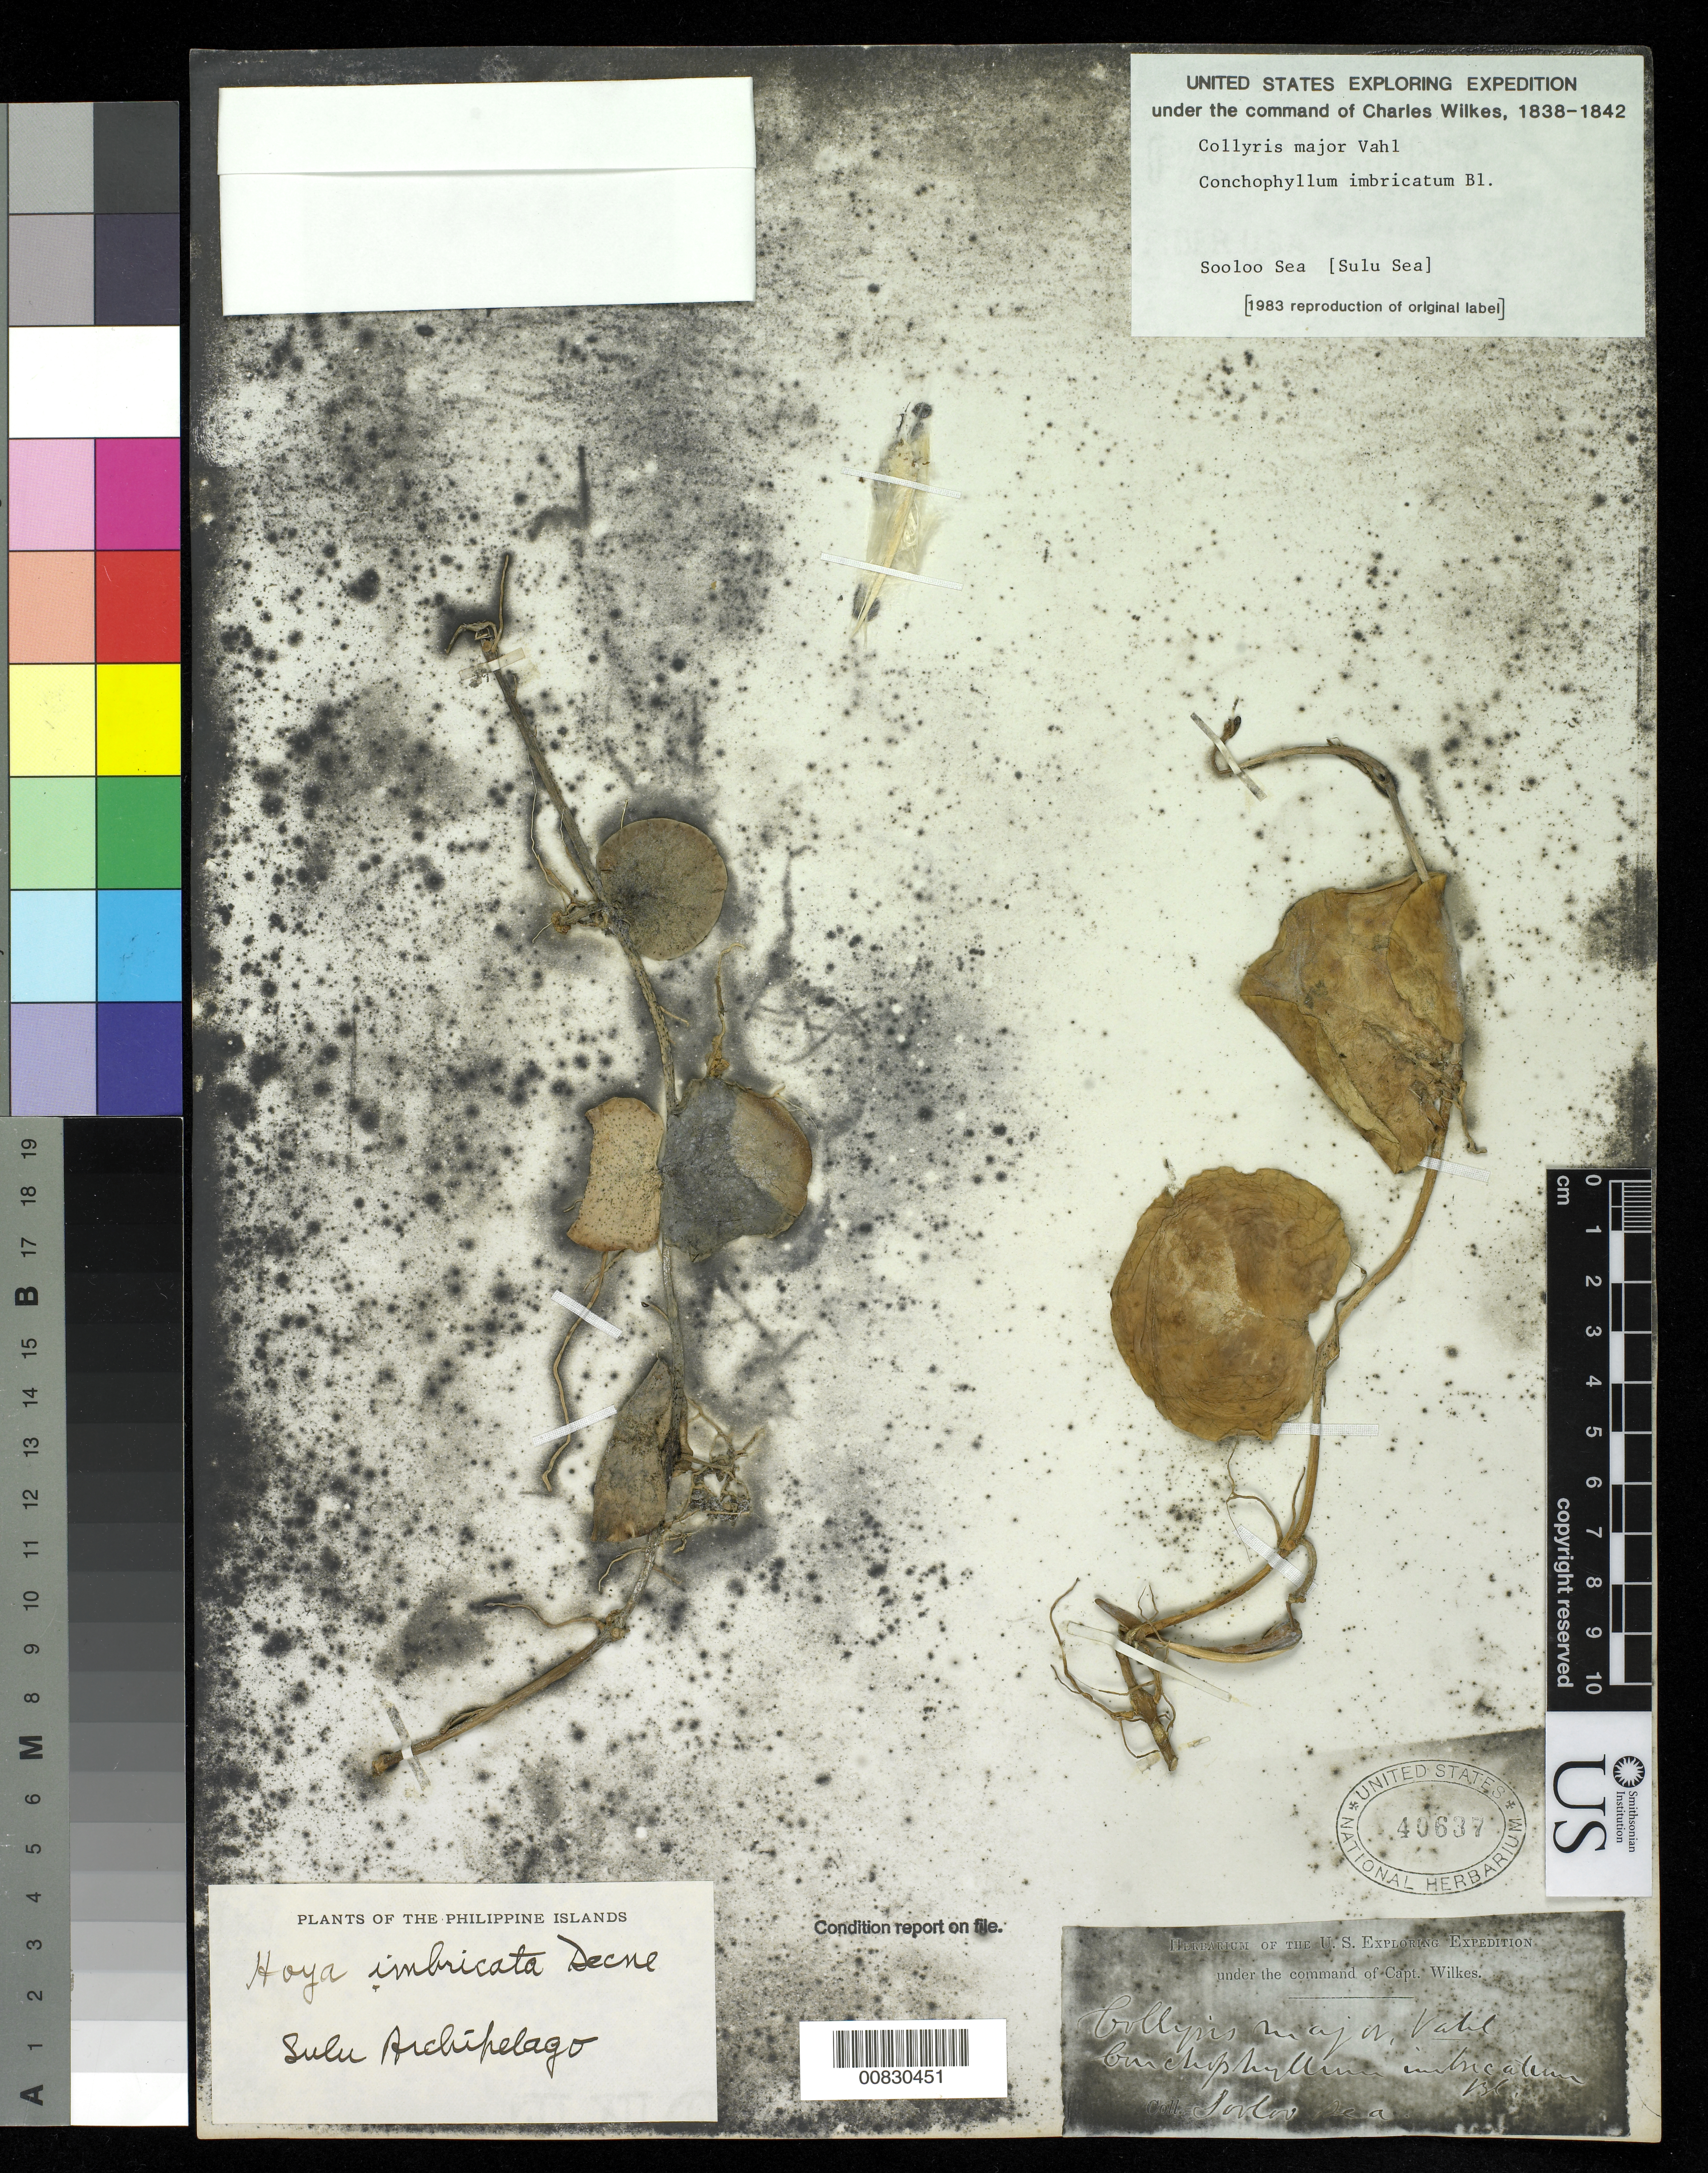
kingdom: Plantae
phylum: Tracheophyta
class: Magnoliopsida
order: Gentianales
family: Apocynaceae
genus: Hoya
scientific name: Hoya imbricata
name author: Decne.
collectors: Wilkes Explor. Exped.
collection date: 1838/1842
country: Philippines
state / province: Muslim Mindanao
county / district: Sulu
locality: Sooloo Sea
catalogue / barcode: US 40637